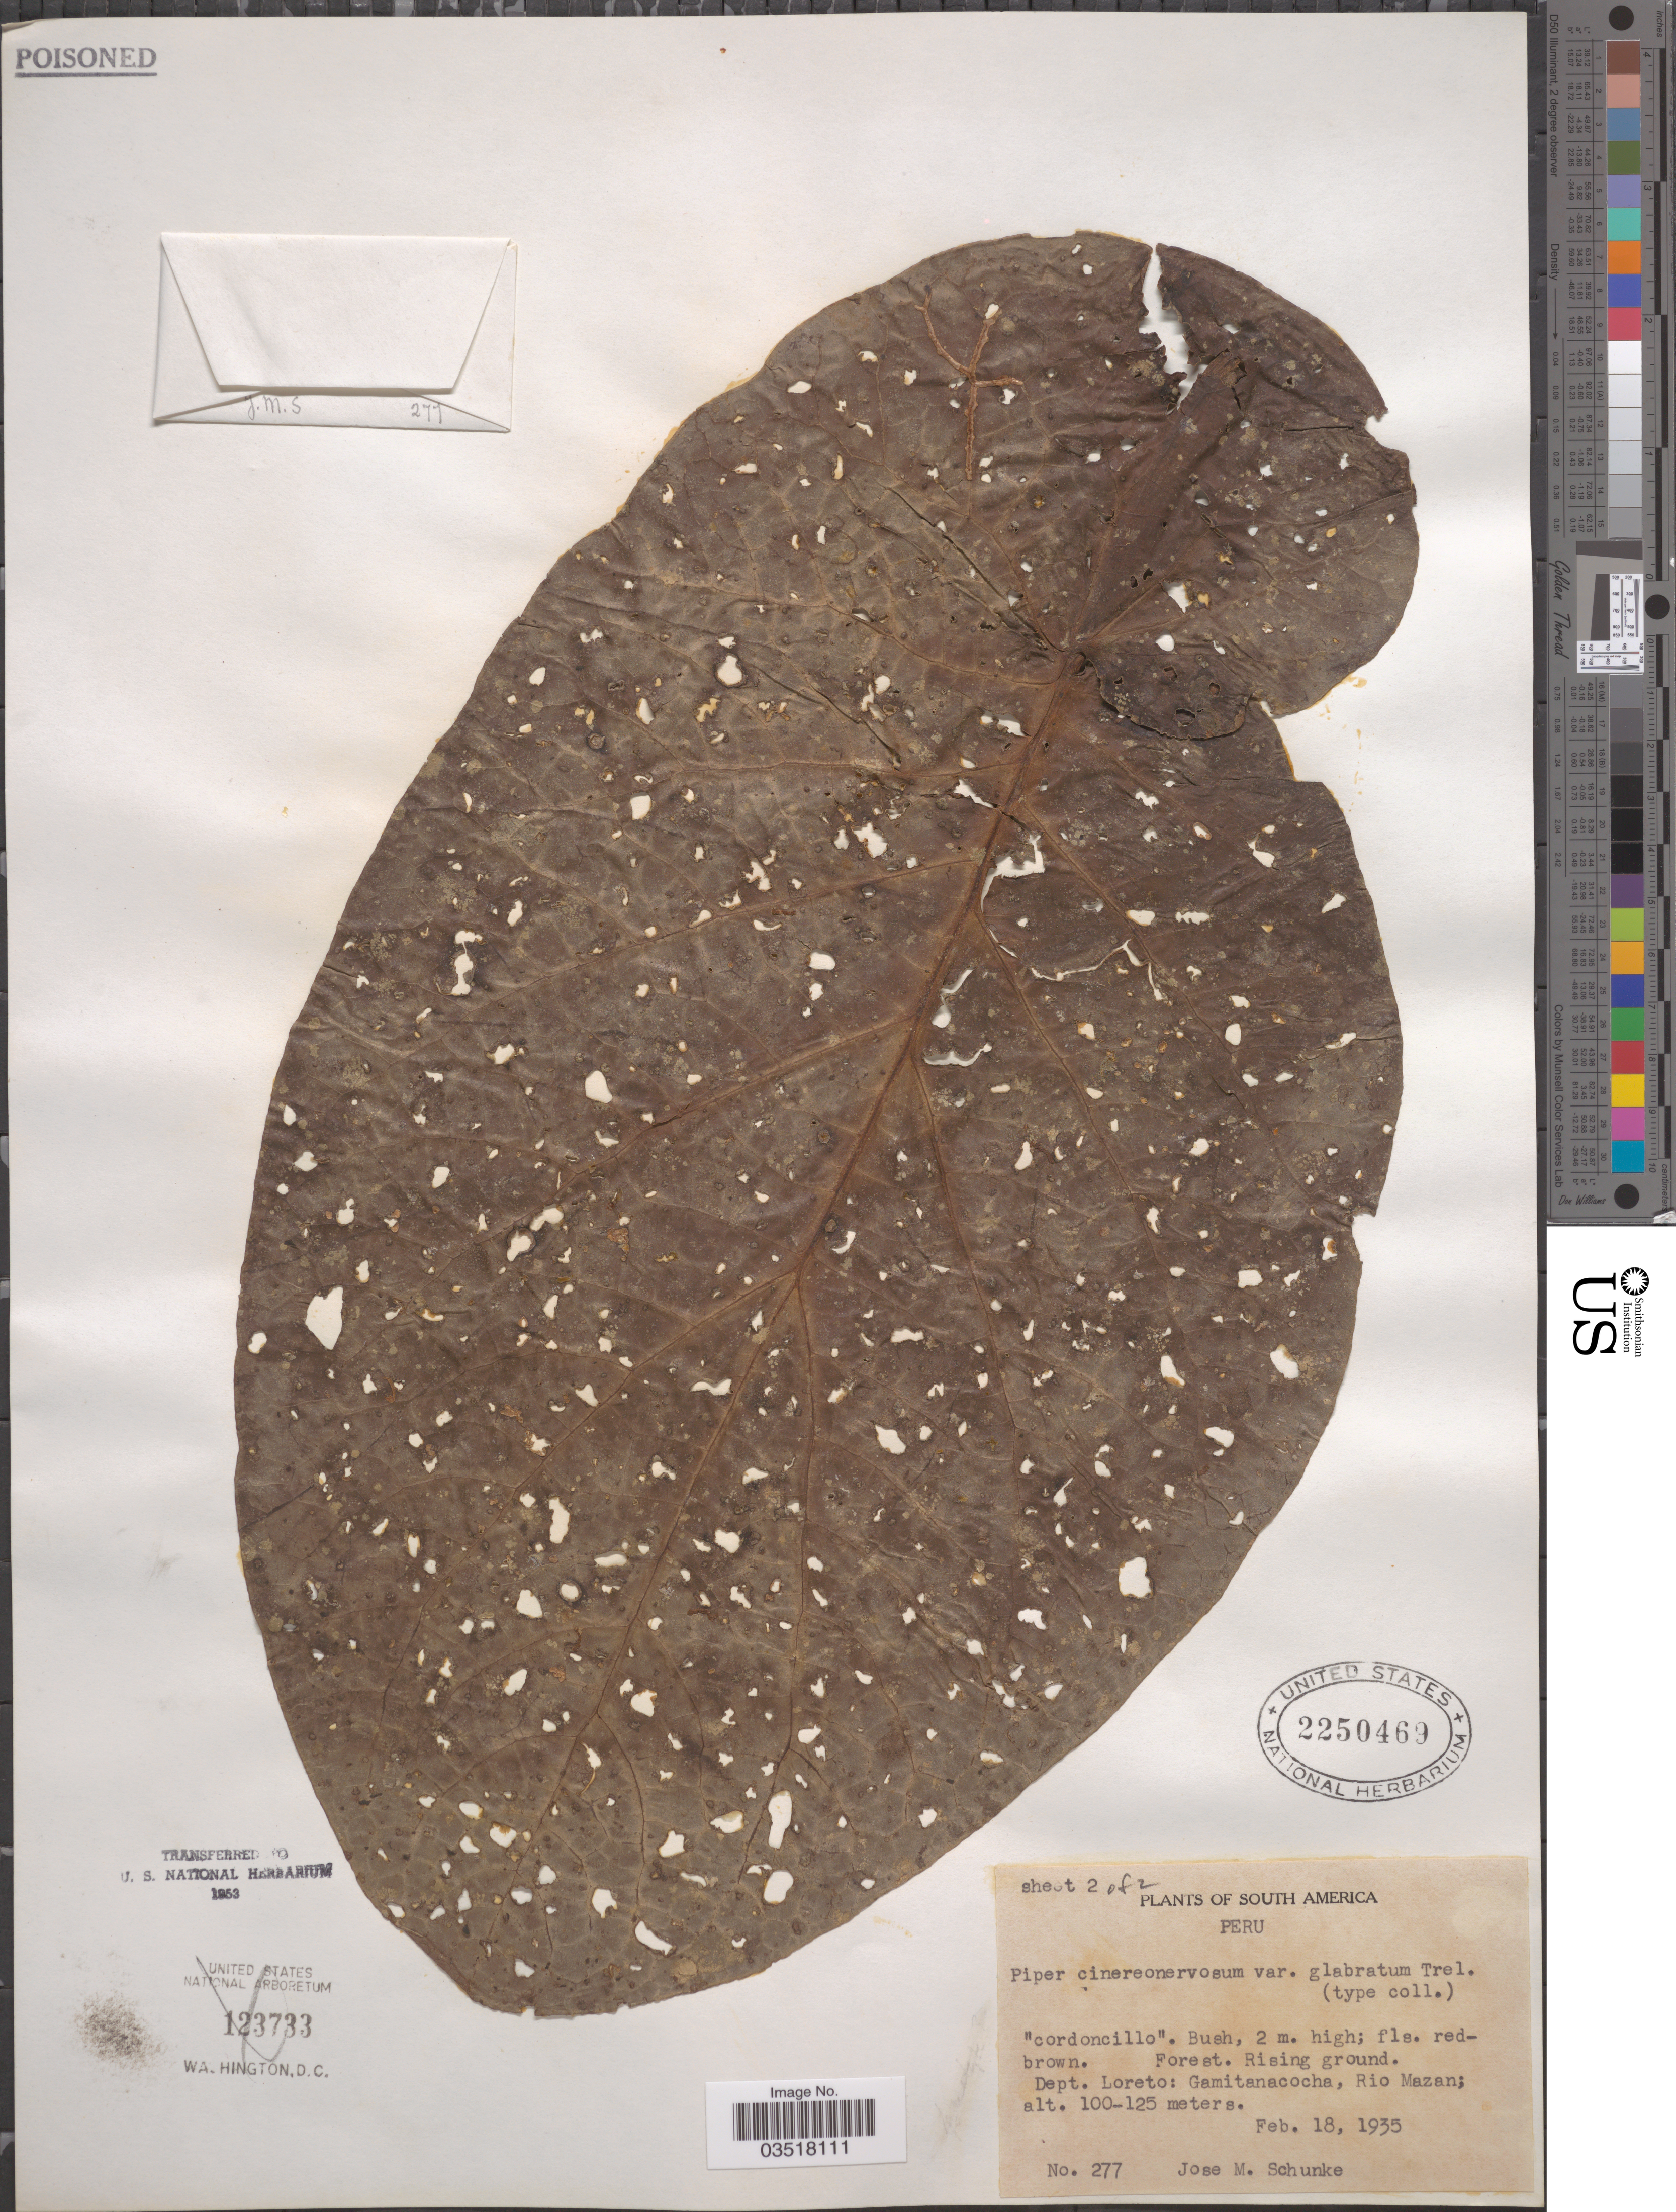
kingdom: Plantae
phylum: Tracheophyta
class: Magnoliopsida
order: Piperales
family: Piperaceae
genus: Piper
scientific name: Piper cinereonervosum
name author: Trel. in J.F. Macbr.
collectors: J. M. Schunke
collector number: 277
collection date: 1935-02-18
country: Peru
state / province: Loreto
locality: Dept. Loreto: Gamitanacocha, Rio Mazan.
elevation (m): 100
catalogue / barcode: US 2250469